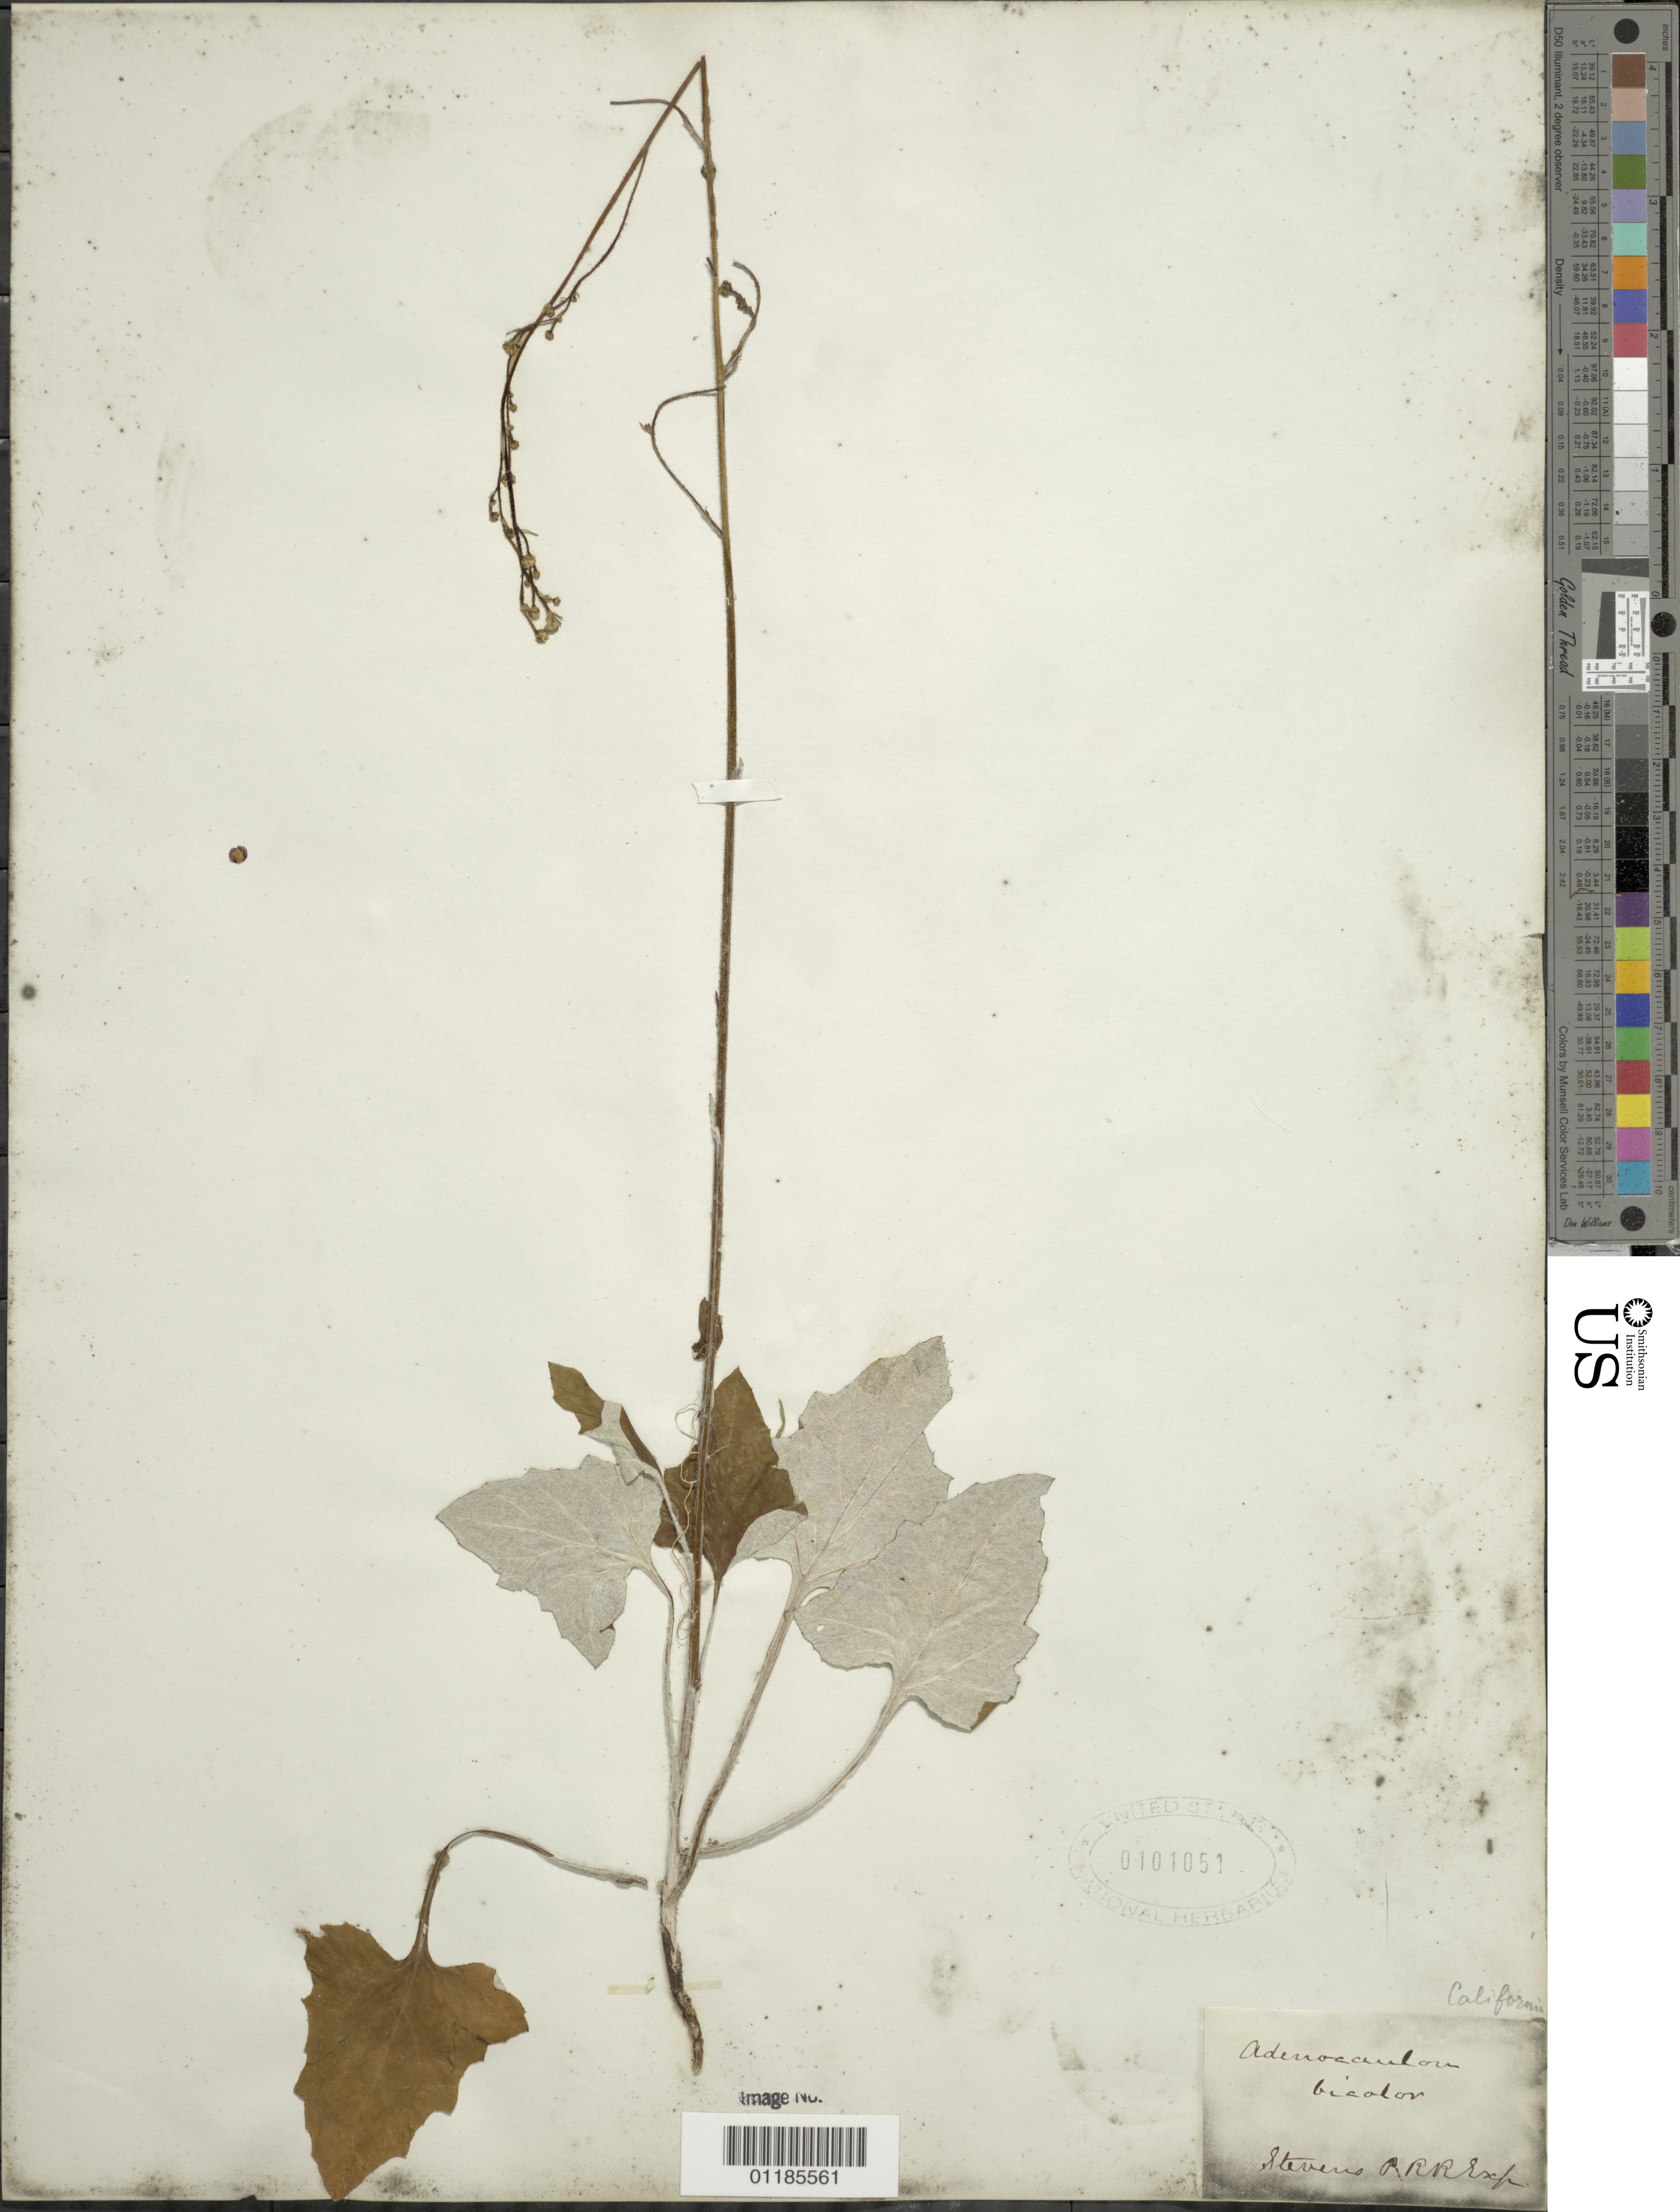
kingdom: Plantae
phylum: Tracheophyta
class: Magnoliopsida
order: Asterales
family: Asteraceae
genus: Adenocaulon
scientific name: Adenocaulon bicolor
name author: Hook.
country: United States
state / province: California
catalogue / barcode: US 101051